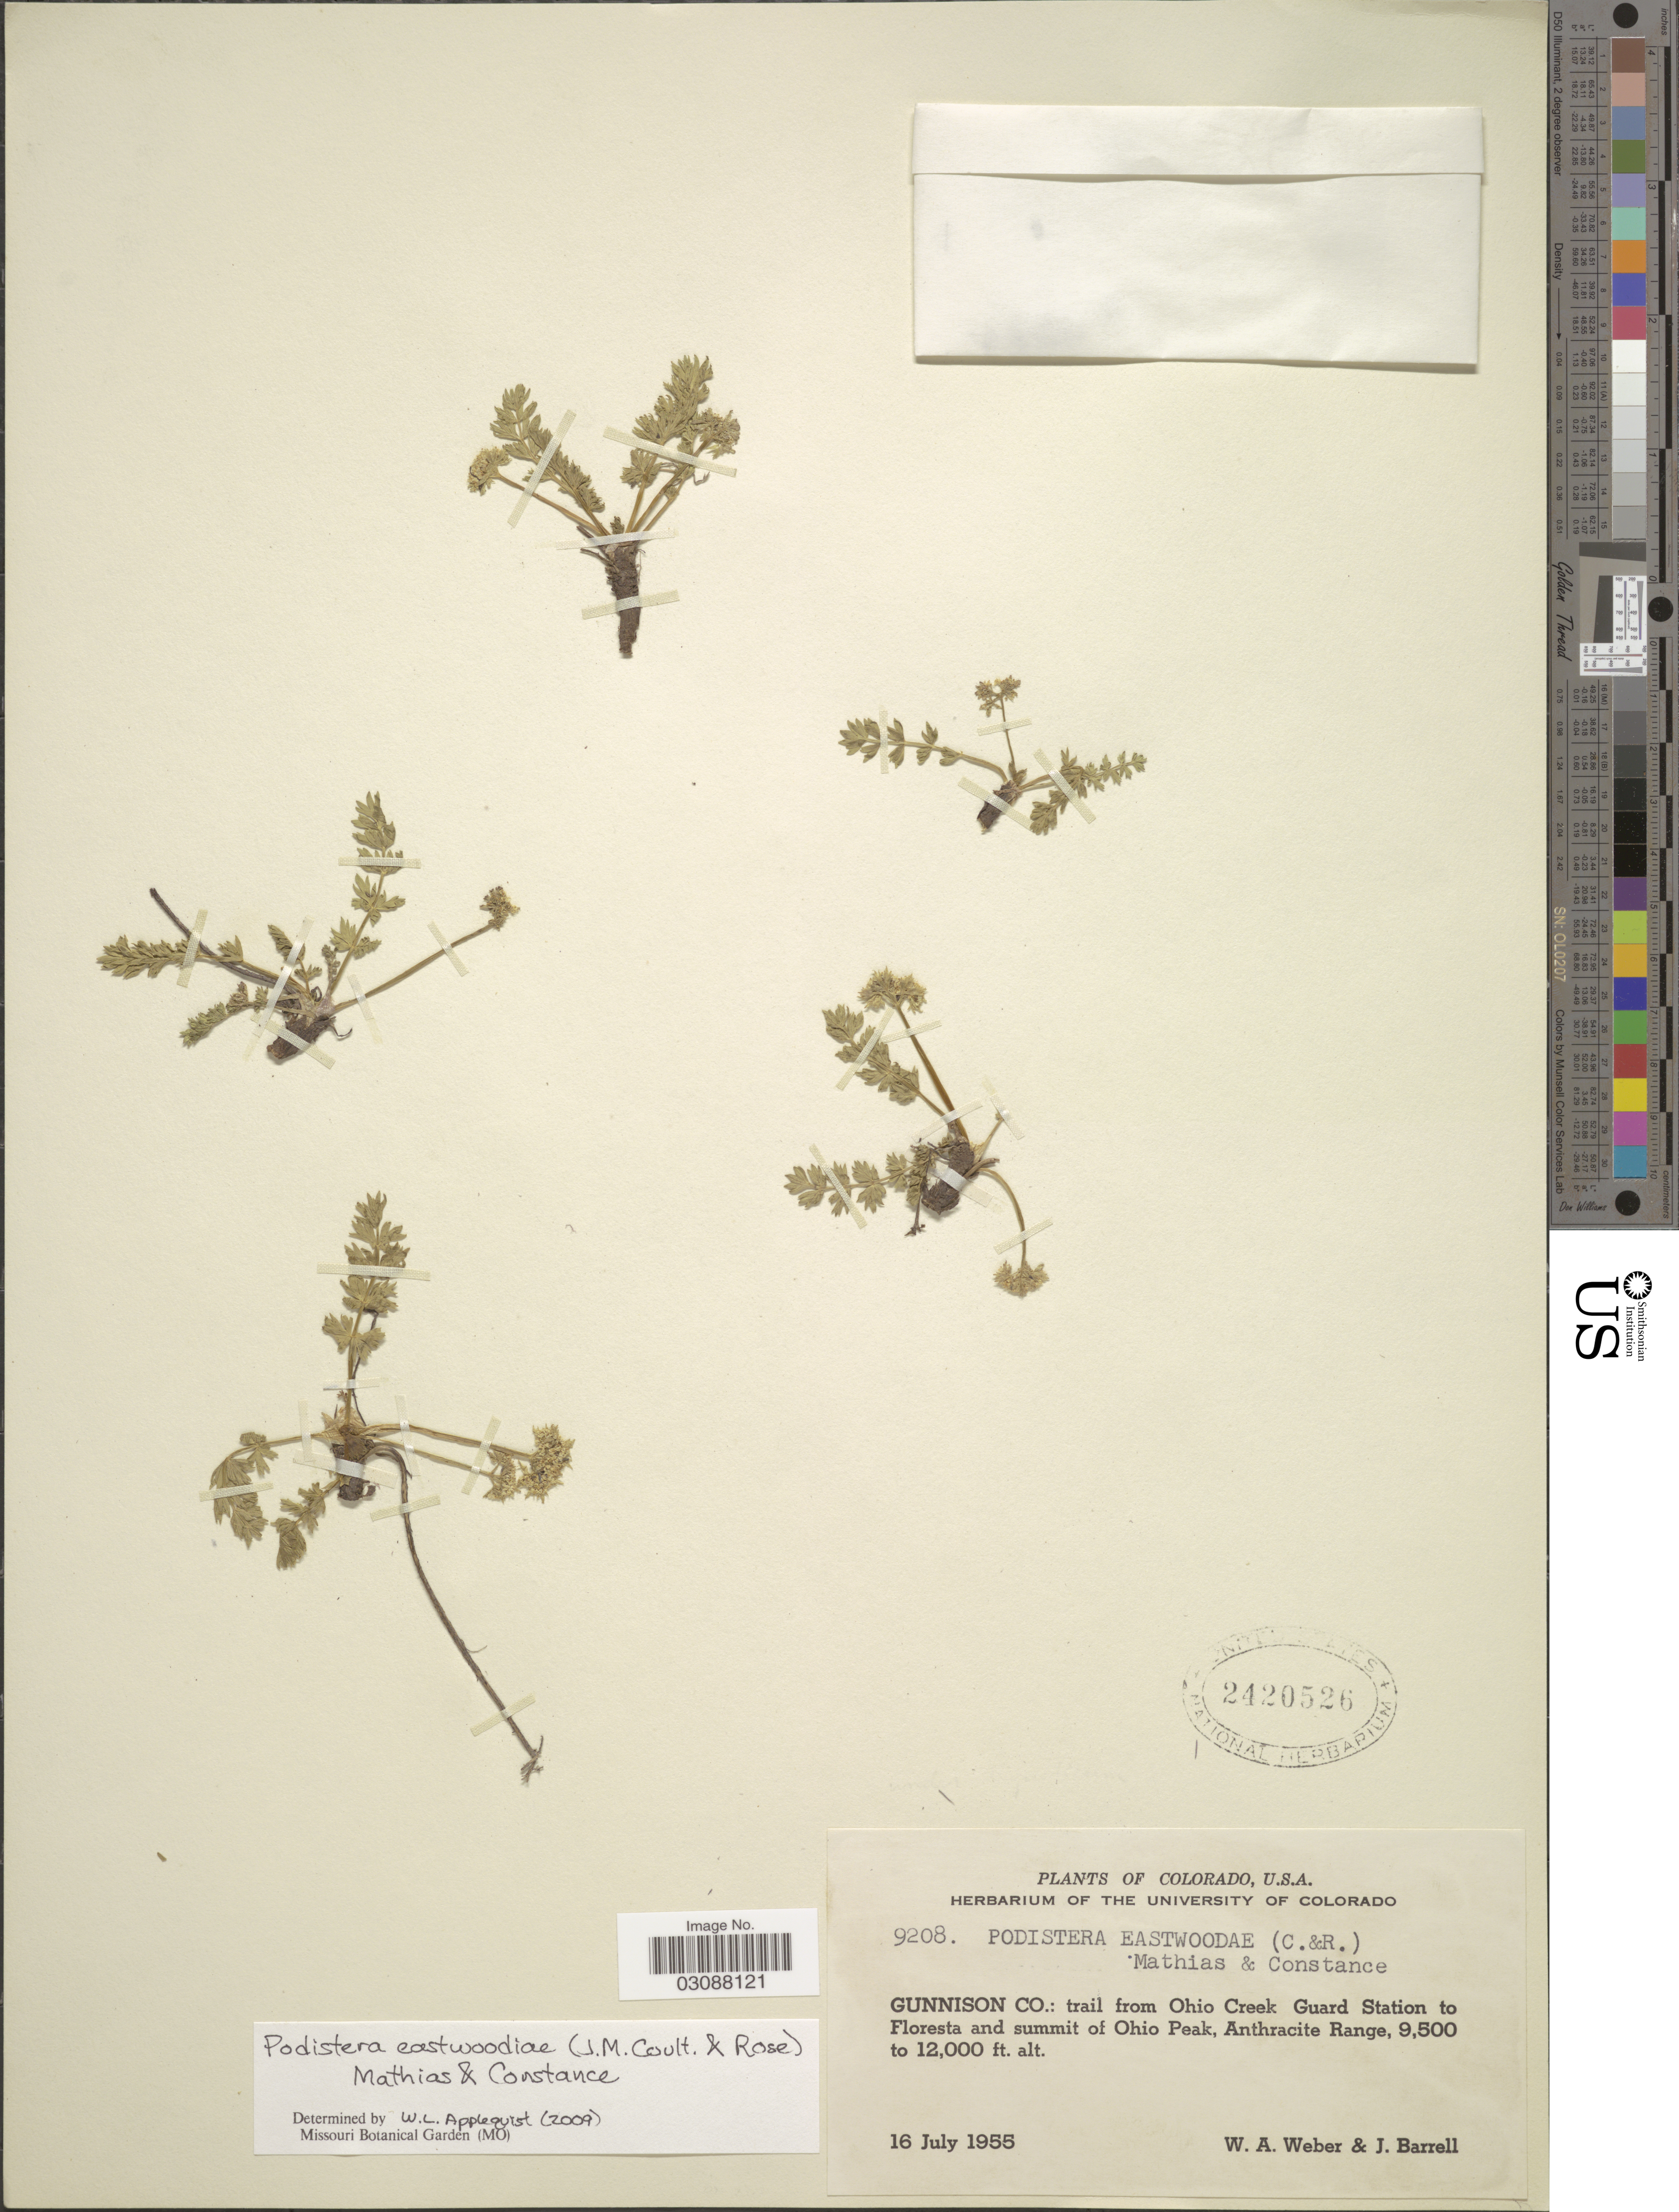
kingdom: Plantae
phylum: Tracheophyta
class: Magnoliopsida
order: Apiales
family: Apiaceae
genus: Podistera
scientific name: Podistera eastwoodiae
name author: (J.M. Coult. & Rose) Mathias & Constance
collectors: W. A. Weber & J. Barrell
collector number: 9208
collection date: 1955-07-16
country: United States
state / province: Colorado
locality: Gunnison Co.: trail from Ohio Creek GGuard Station to Floresta and summit of Ohio Peak, Anthracite Range.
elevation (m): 2896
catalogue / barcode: US 2420526